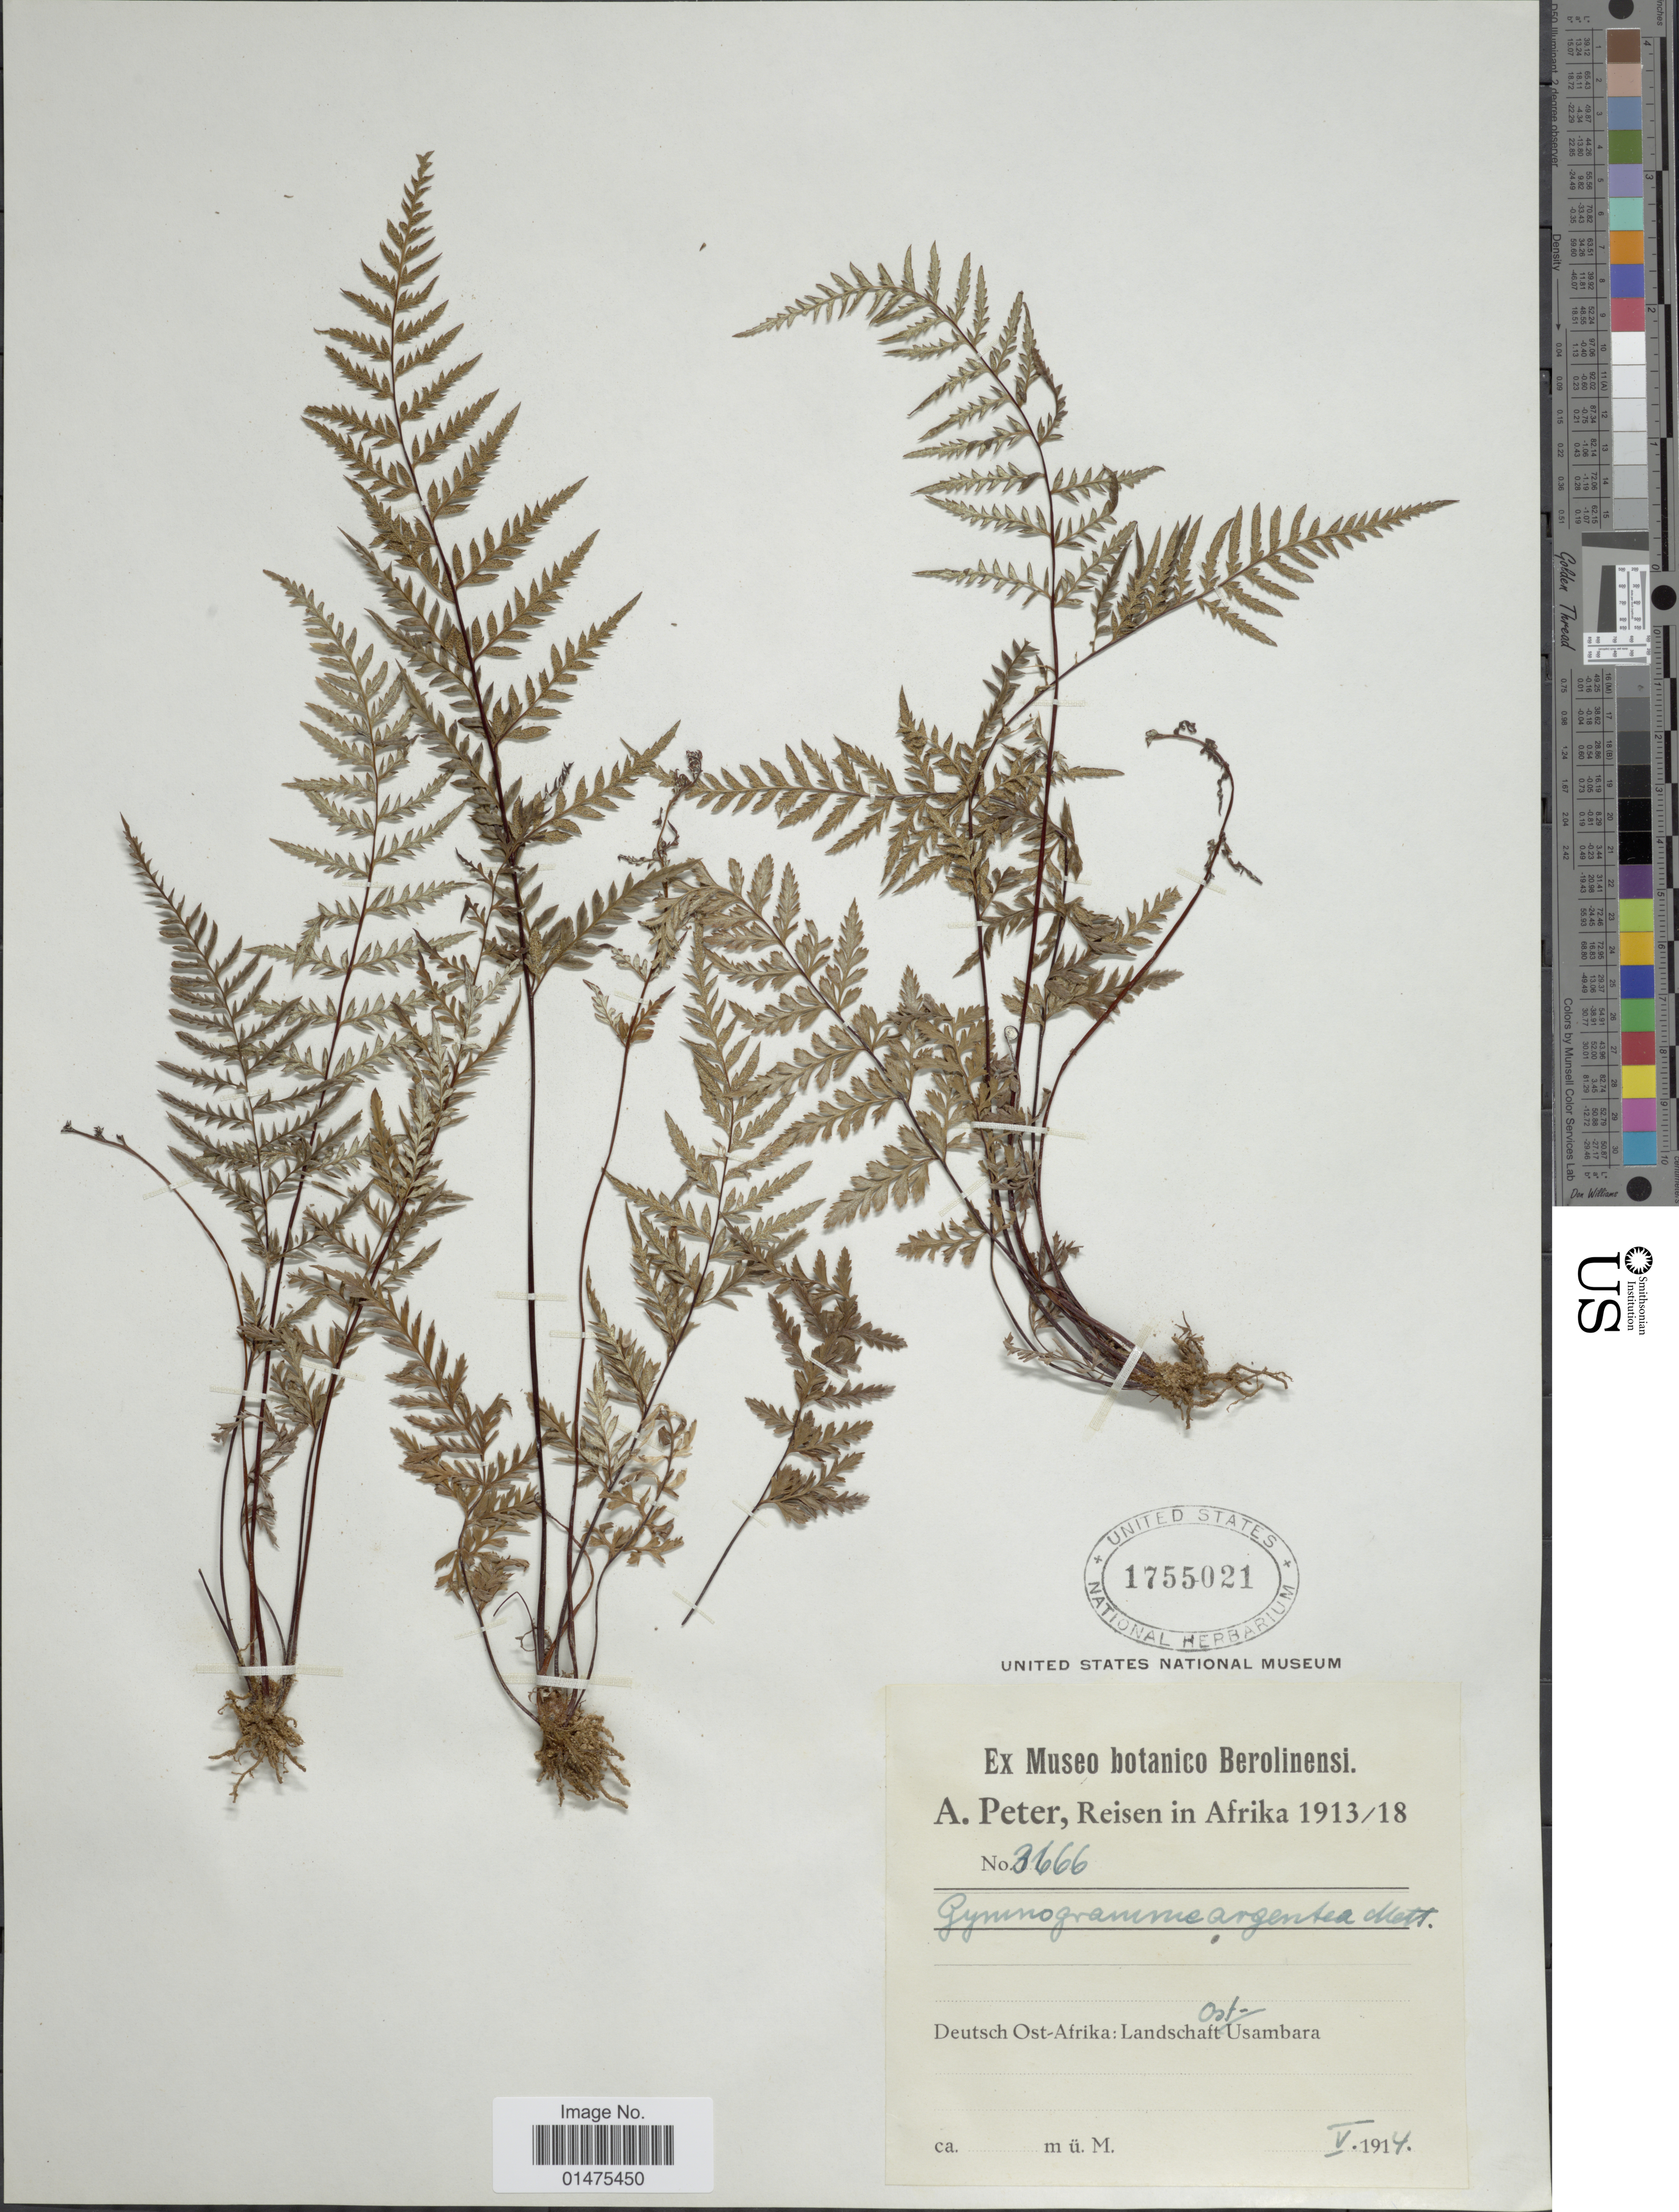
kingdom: Plantae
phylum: Tracheophyta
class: Polypodiopsida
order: Polypodiales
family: Pteridaceae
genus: Pityrogramma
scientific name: Pityrogramma calomelanos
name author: (L.) Link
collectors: A. Peter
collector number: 3666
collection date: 1914-05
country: Tanzania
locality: Deutsch Ost-Afrika: landschaft Ost Usambara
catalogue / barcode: US 1755021